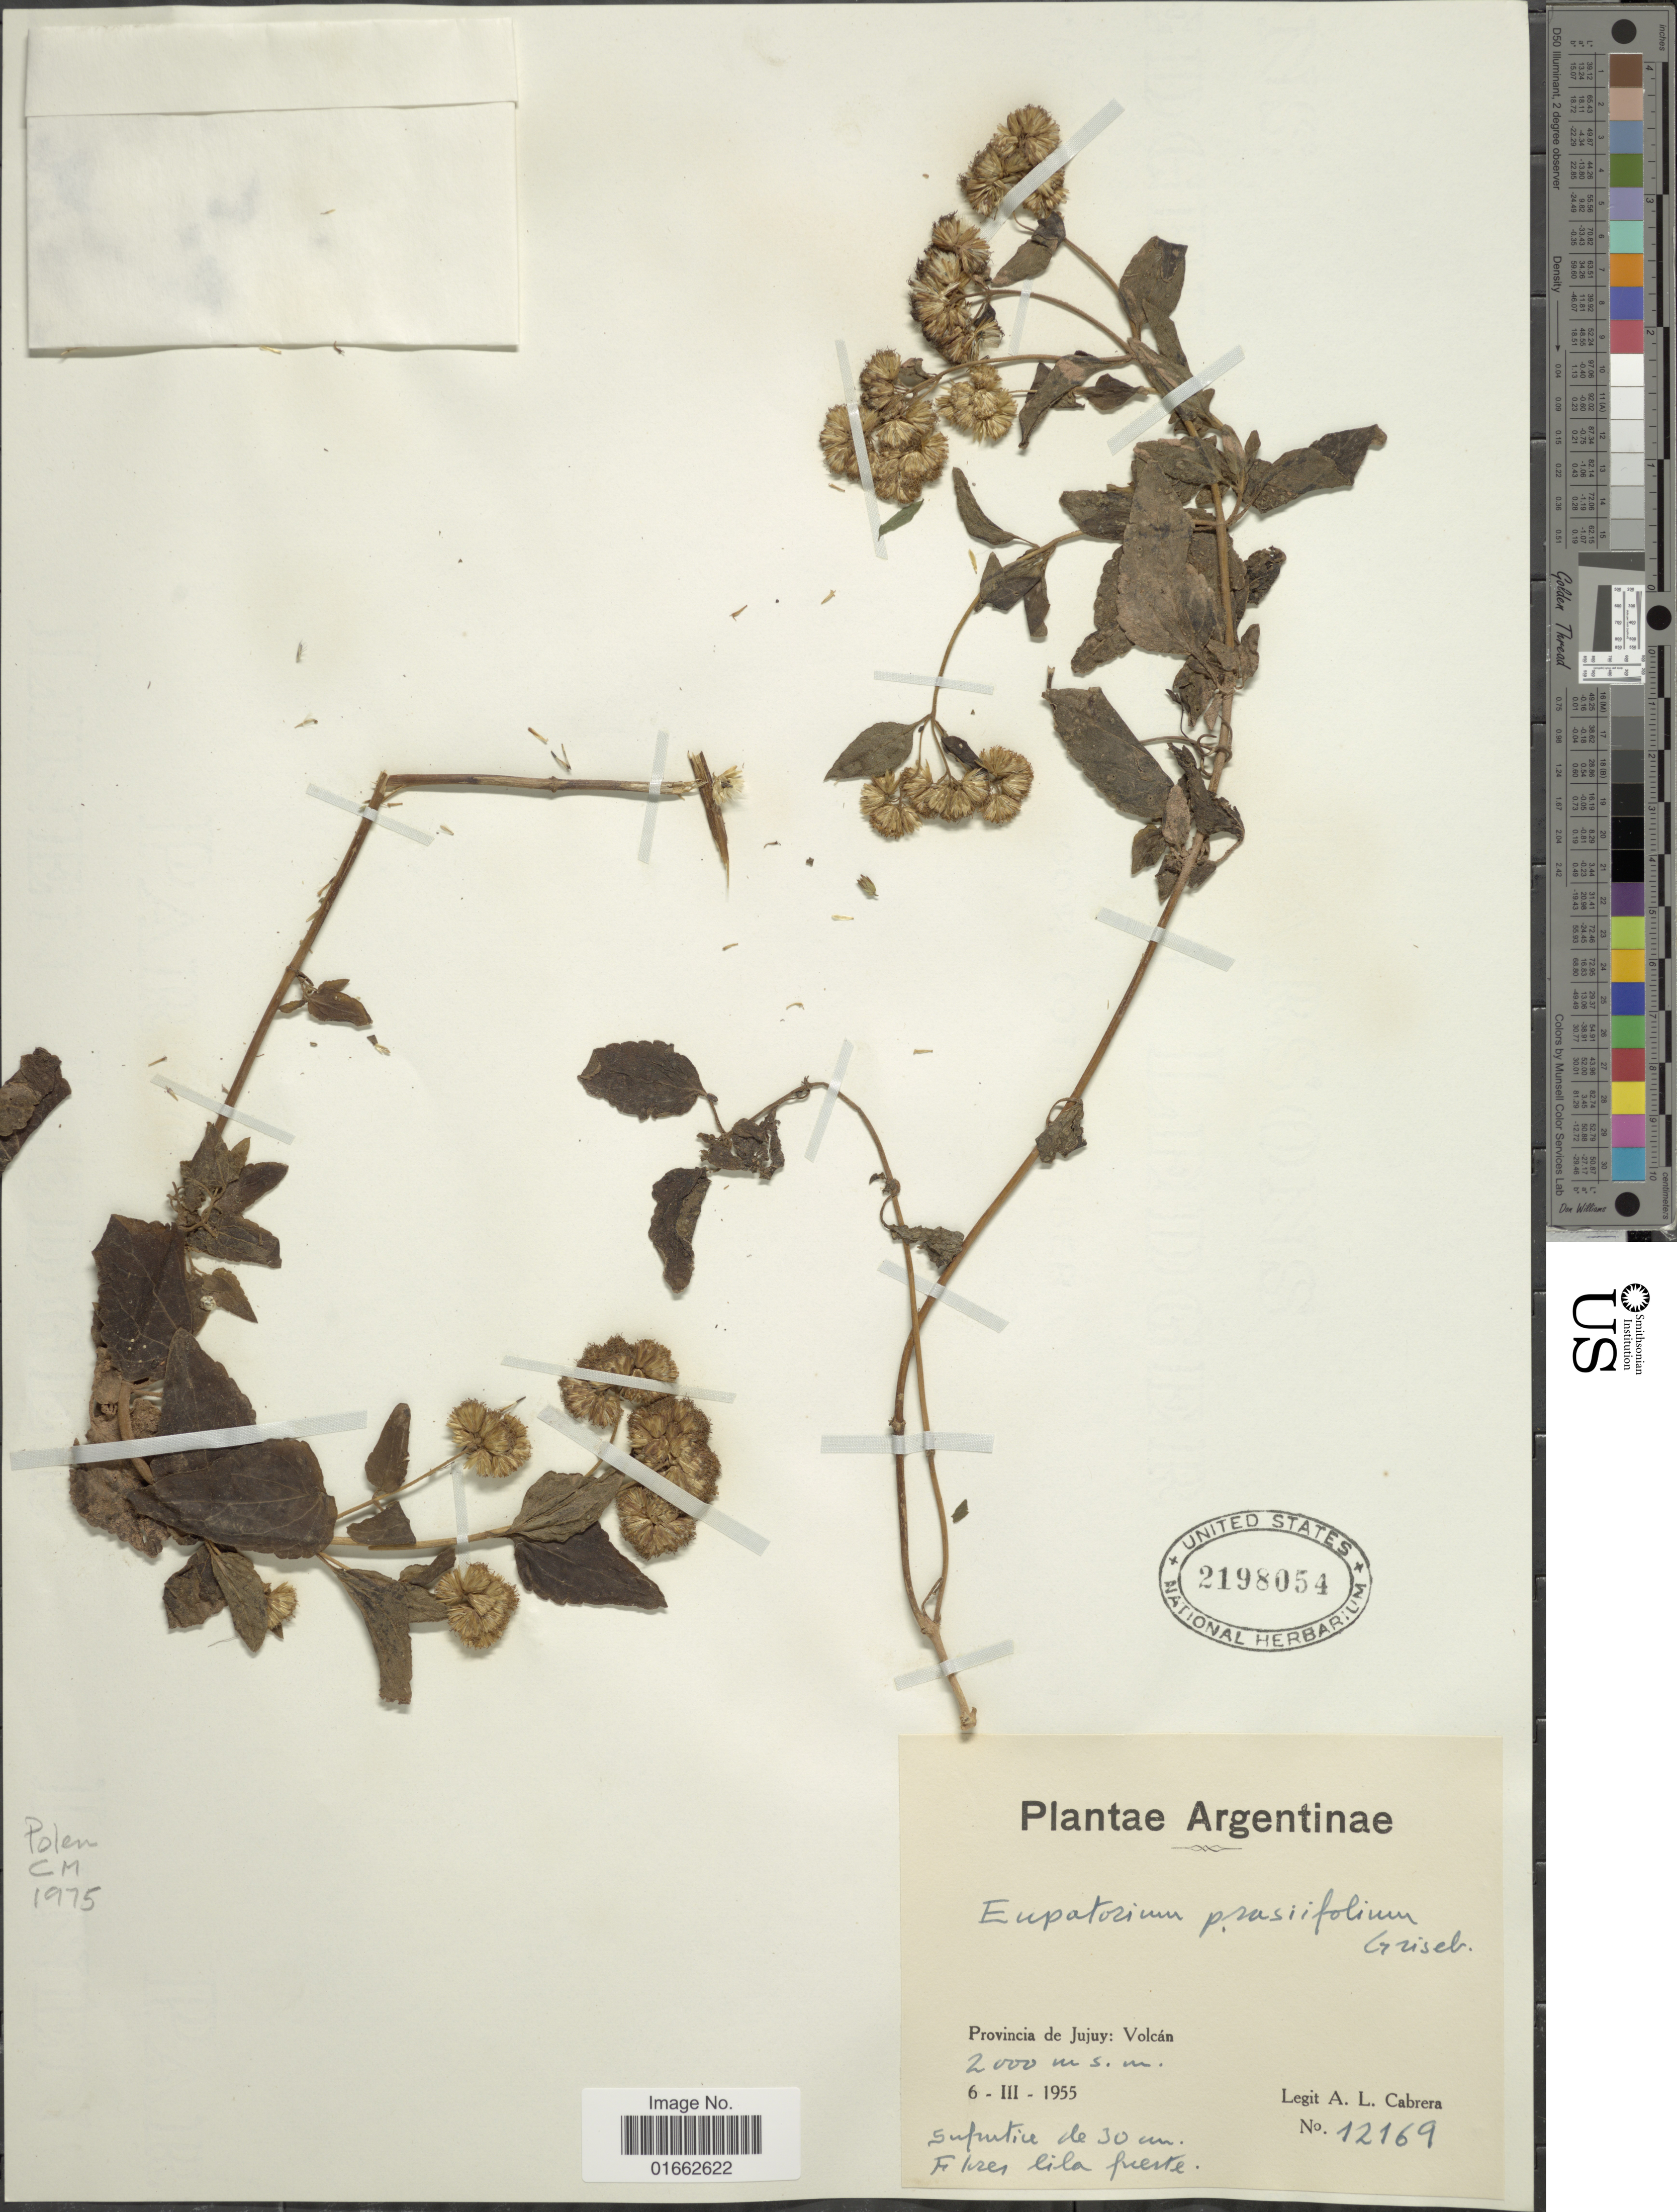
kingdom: Plantae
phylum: Tracheophyta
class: Magnoliopsida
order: Asterales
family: Asteraceae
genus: Fleischmannia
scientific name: Fleischmannia prasiifolia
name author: (Griseb.) R.M. King & H. Rob.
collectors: A. L. Cabrera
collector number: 12169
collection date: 1955-03-06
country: Argentina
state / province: Jujuy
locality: Volcán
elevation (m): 2000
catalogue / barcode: US 2198054